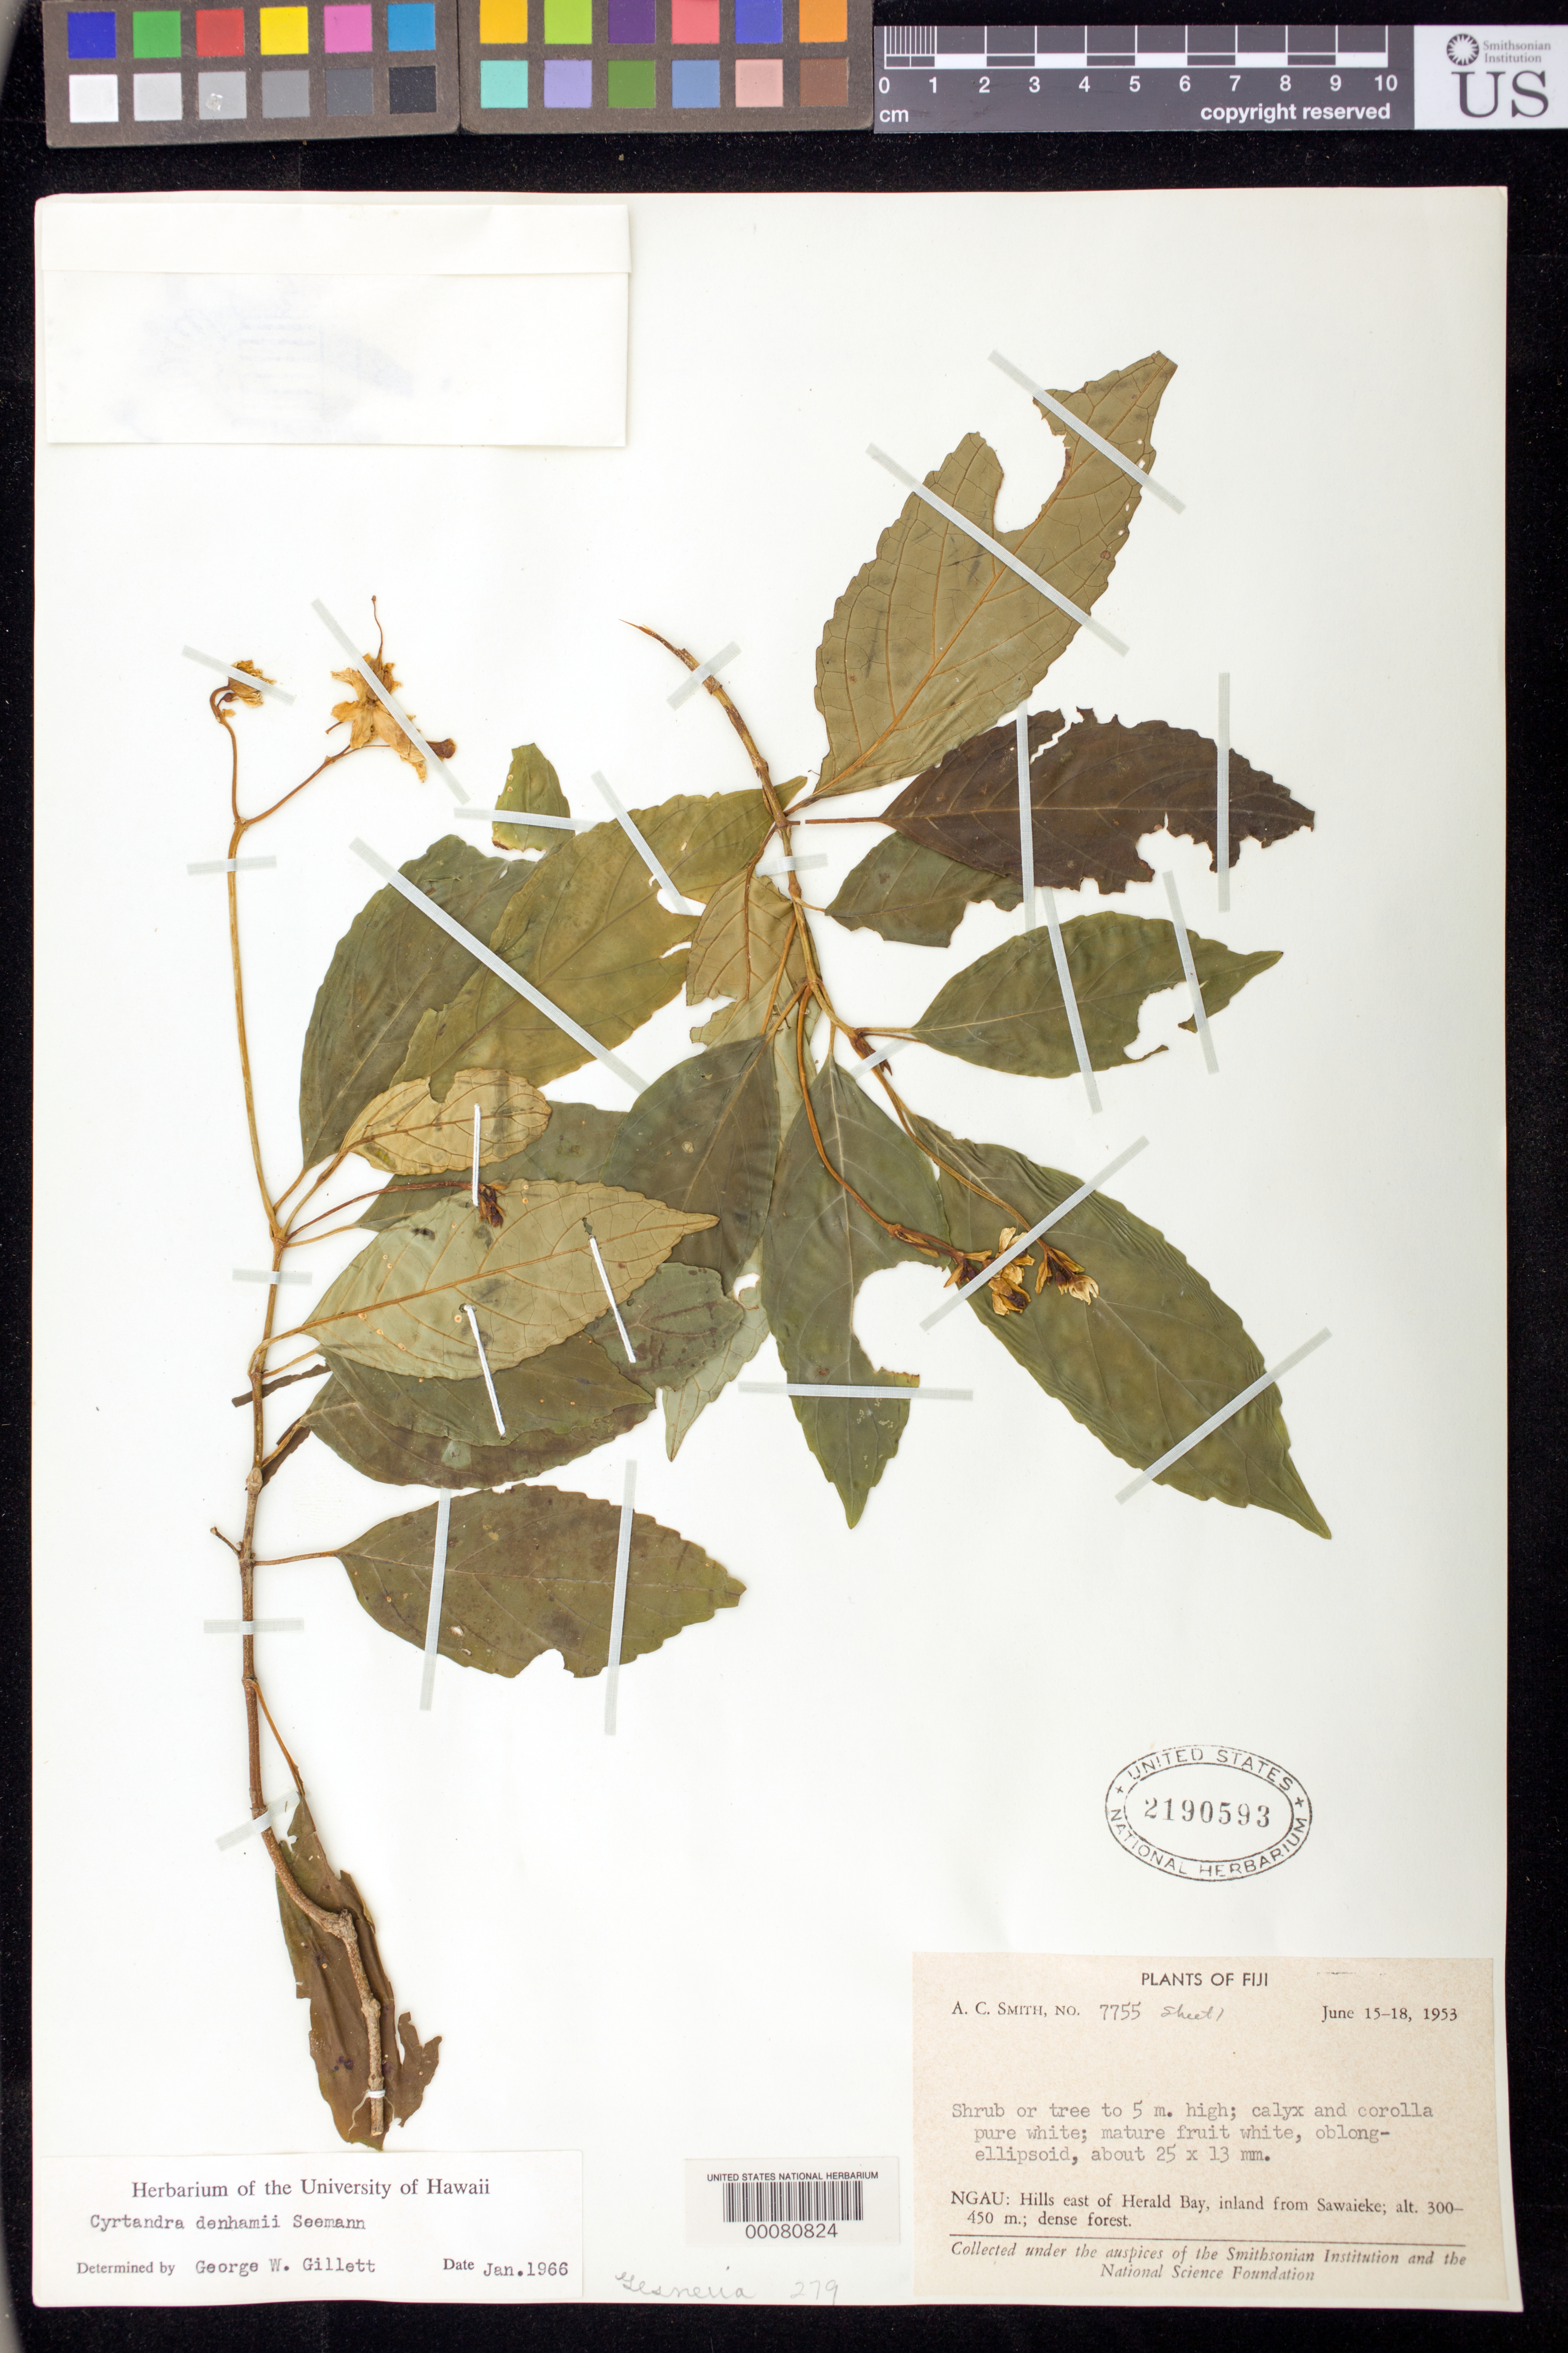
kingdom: Plantae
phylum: Tracheophyta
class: Magnoliopsida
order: Lamiales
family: Gesneriaceae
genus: Cyrtandra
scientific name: Cyrtandra denhamii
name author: Seem.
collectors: A. C. Smith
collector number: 7755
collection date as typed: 15-18 Jun 1953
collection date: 1953-06-15/1953-06-18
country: Fiji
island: Gau [Ngau]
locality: Ngau, hills e of herald bay, inland from sawaieke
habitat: Dense forest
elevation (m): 300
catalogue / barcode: US 2190593